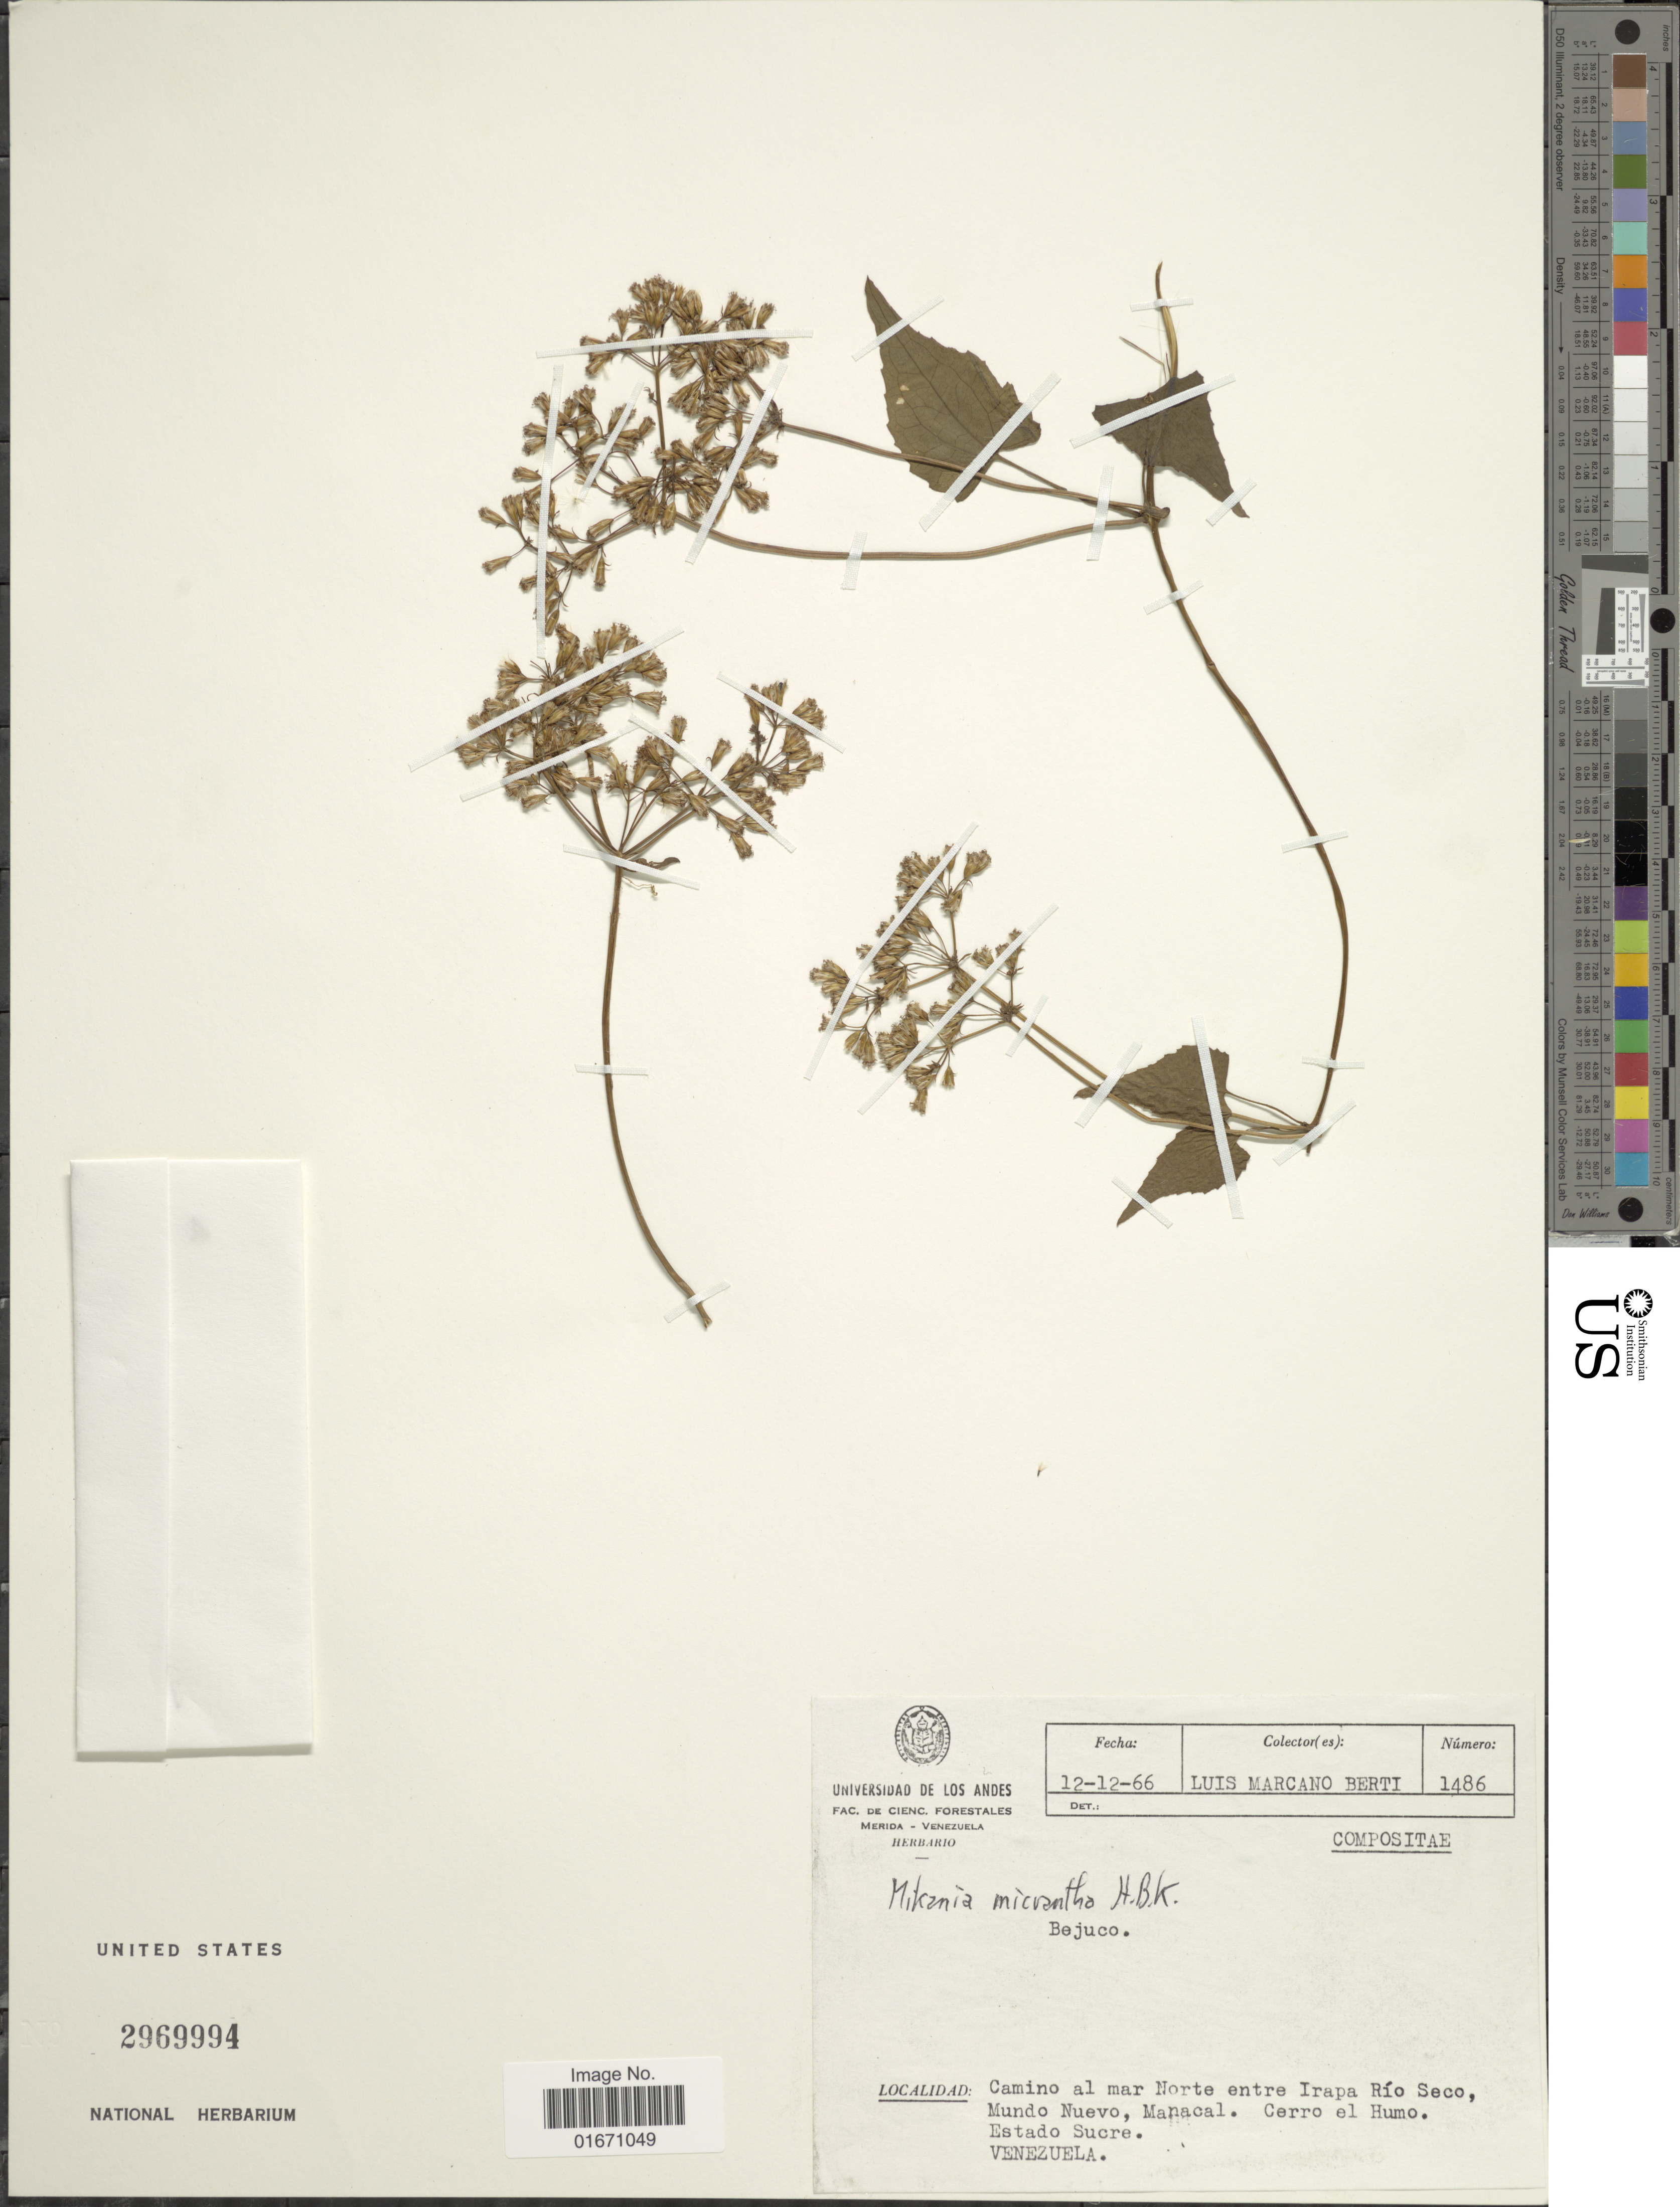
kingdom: Plantae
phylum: Tracheophyta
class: Magnoliopsida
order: Asterales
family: Asteraceae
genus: Mikania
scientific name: Mikania micrantha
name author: Kunth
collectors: L. Marcano-Berti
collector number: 1486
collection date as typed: Transcribed d/m/y: 12/12/66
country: Venezuela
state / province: Sucre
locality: Camino al mar Norte entre Irapa Rio Seco, Mundo Nuevo, Manacal, Cerro el Humo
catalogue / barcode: US 2969994